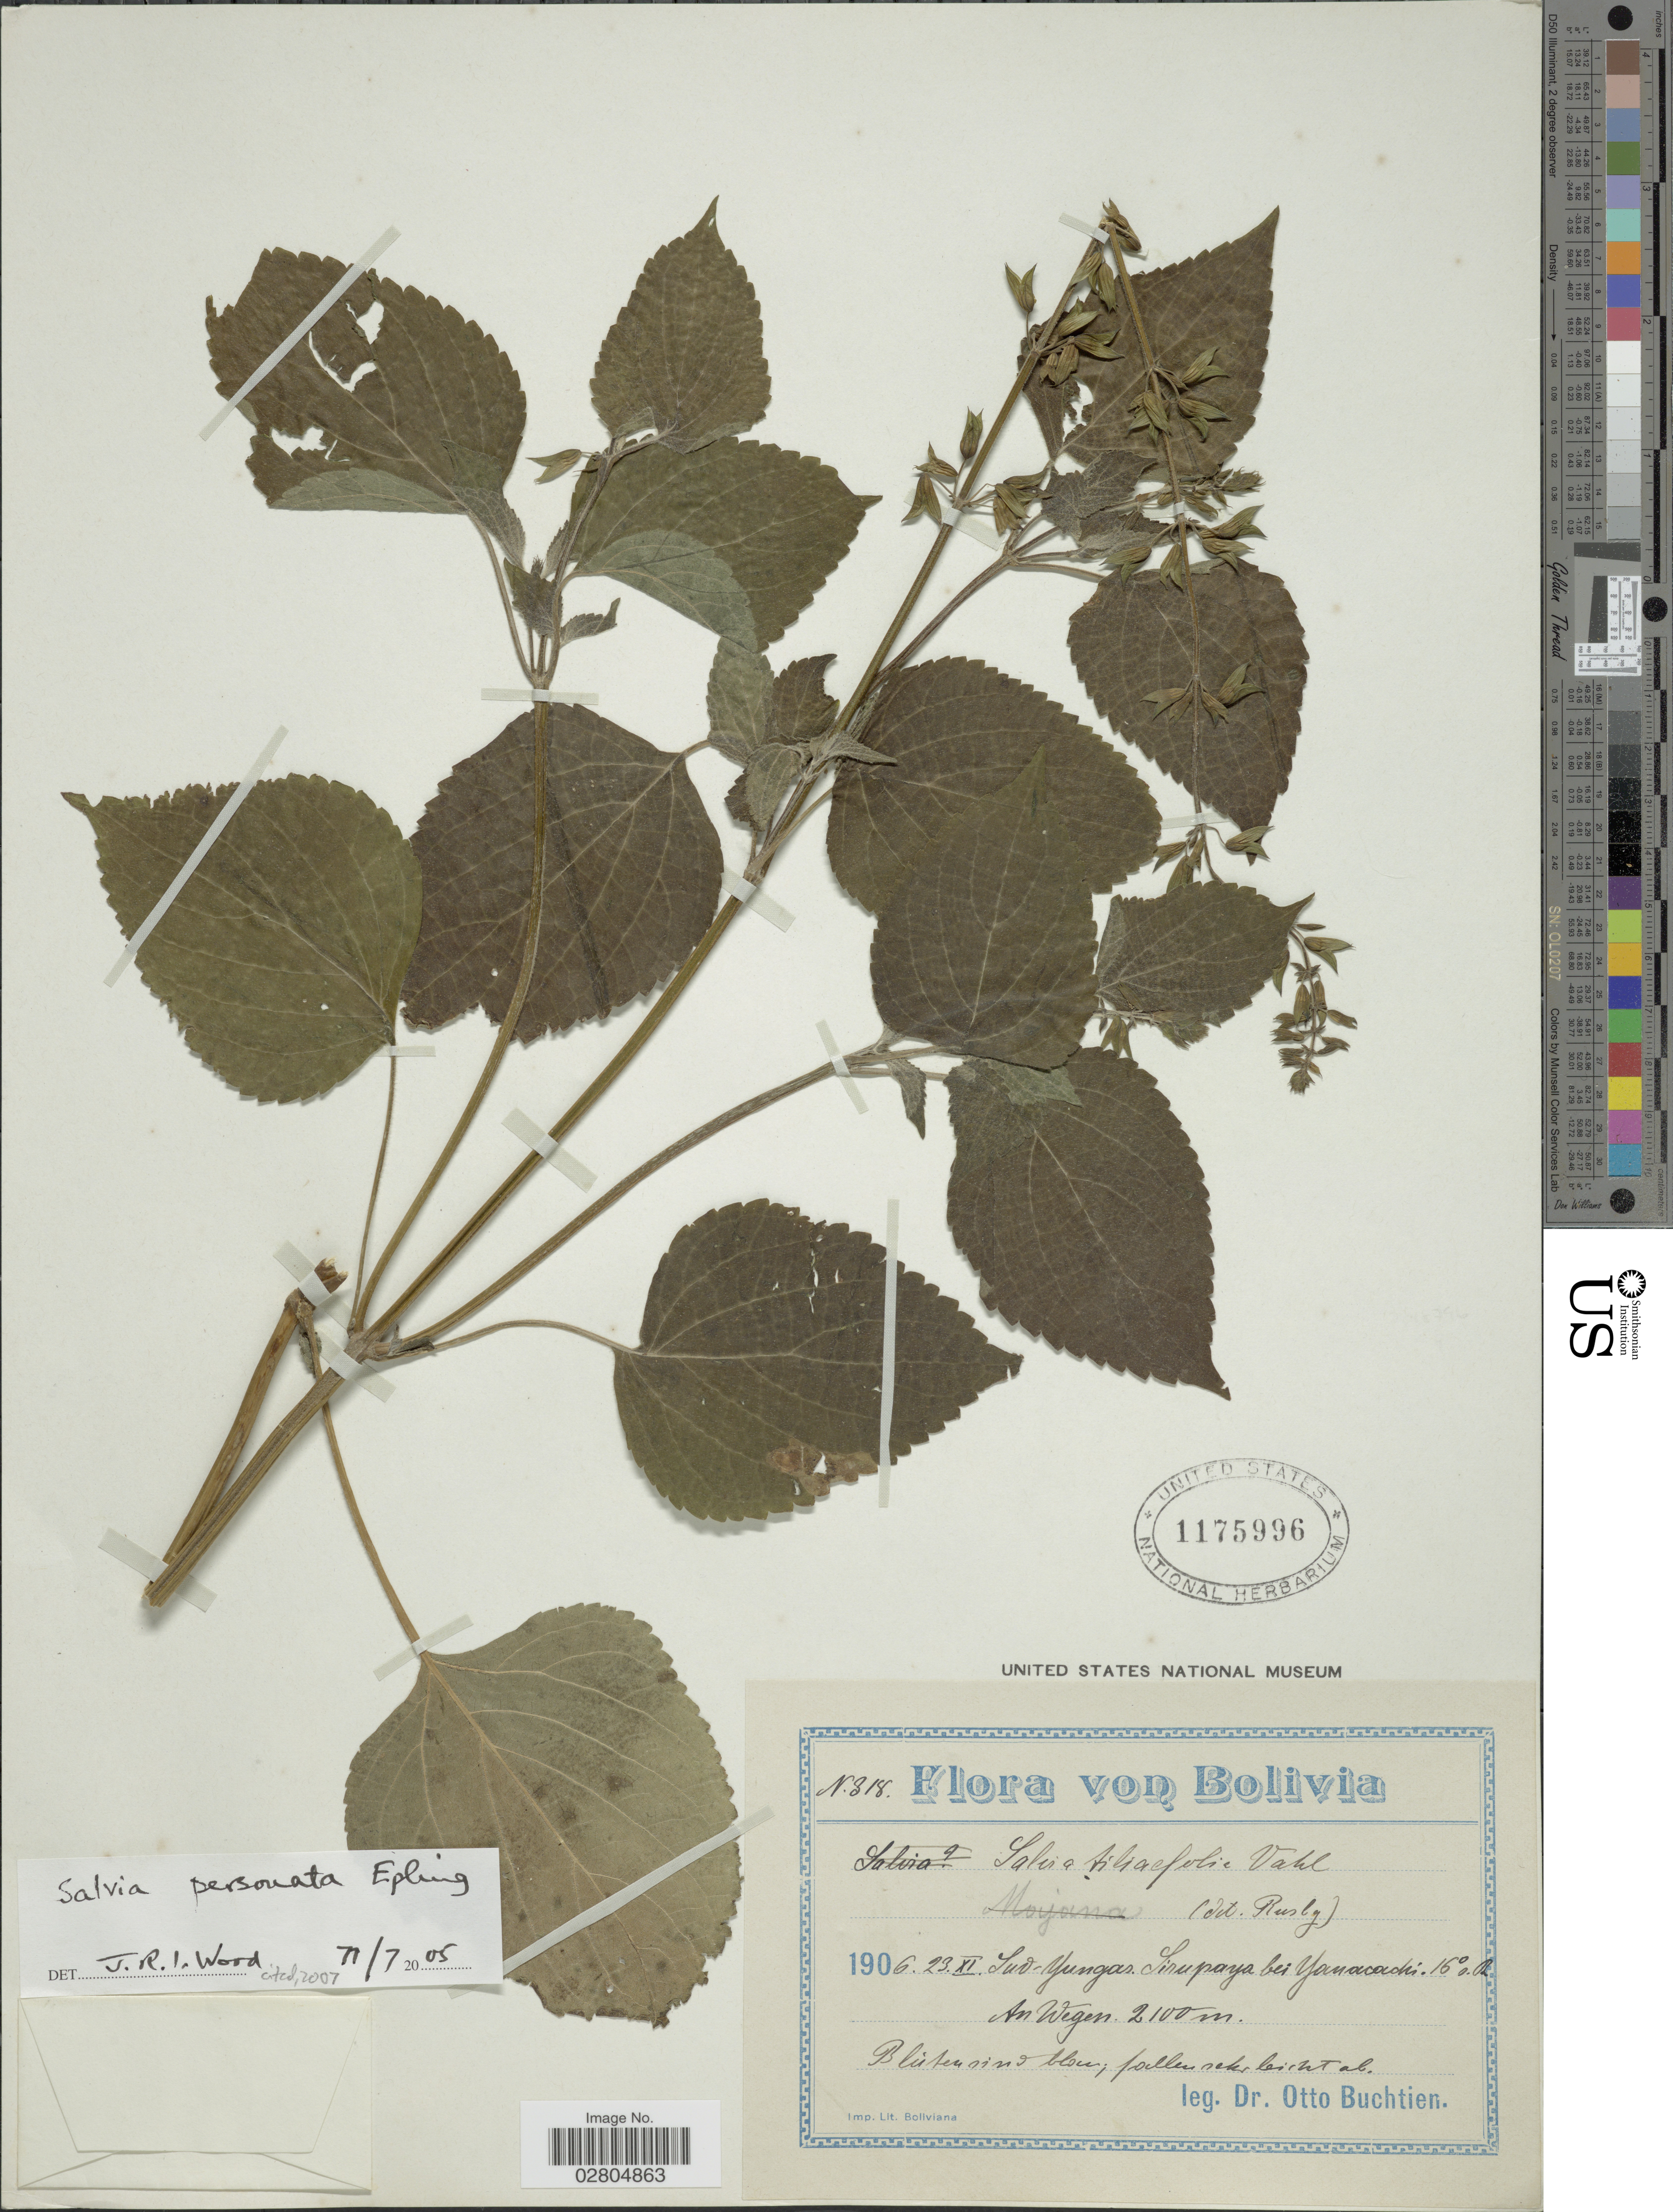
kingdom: Plantae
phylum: Tracheophyta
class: Magnoliopsida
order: Lamiales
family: Lamiaceae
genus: Salvia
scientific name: Salvia personata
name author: Epling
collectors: O. Buchtien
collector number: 318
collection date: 1906-11-23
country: Bolivia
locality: Sud-Yungas. Sirapaya bei Yanacachi. 16°s. Br.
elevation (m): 2100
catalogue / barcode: US 1175996